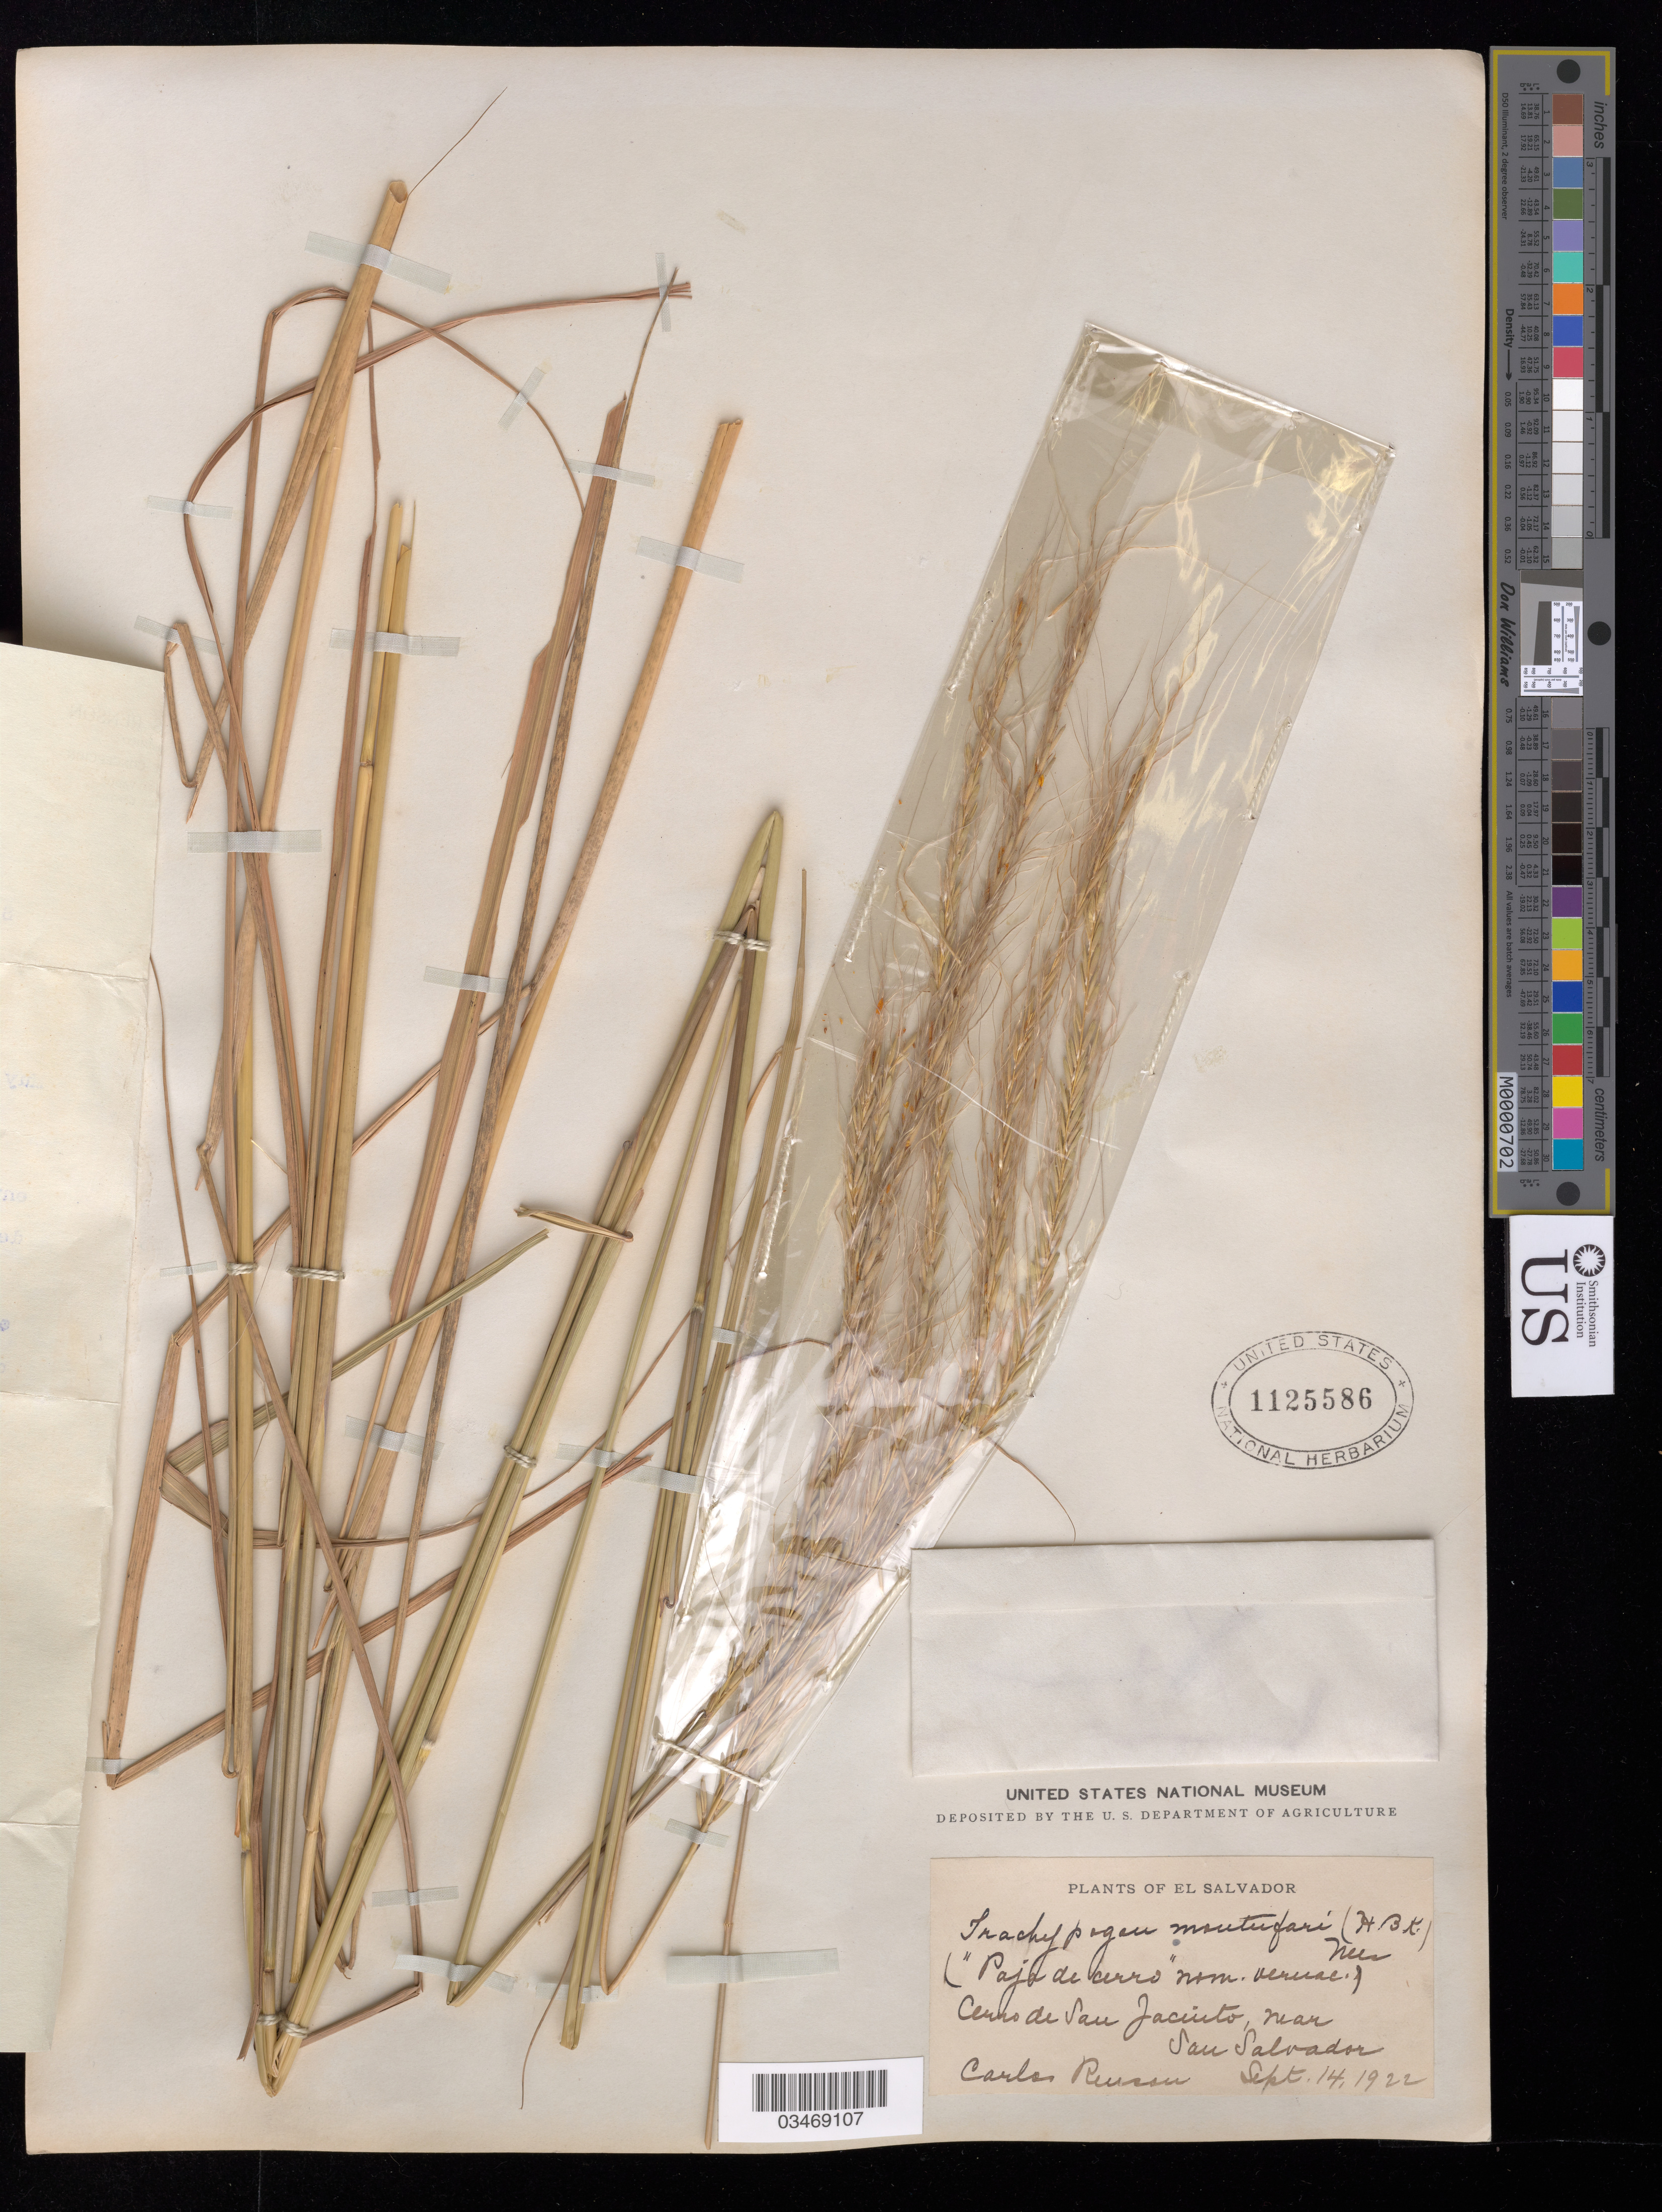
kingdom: Plantae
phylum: Tracheophyta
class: Liliopsida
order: Poales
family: Poaceae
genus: Trachypogon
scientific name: Trachypogon spicatus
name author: (L. f.) Kuntze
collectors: C. Renson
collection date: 1922-09-14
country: El Salvador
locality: Cerro de San Jacinto, near San Salvador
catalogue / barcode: US 1125586